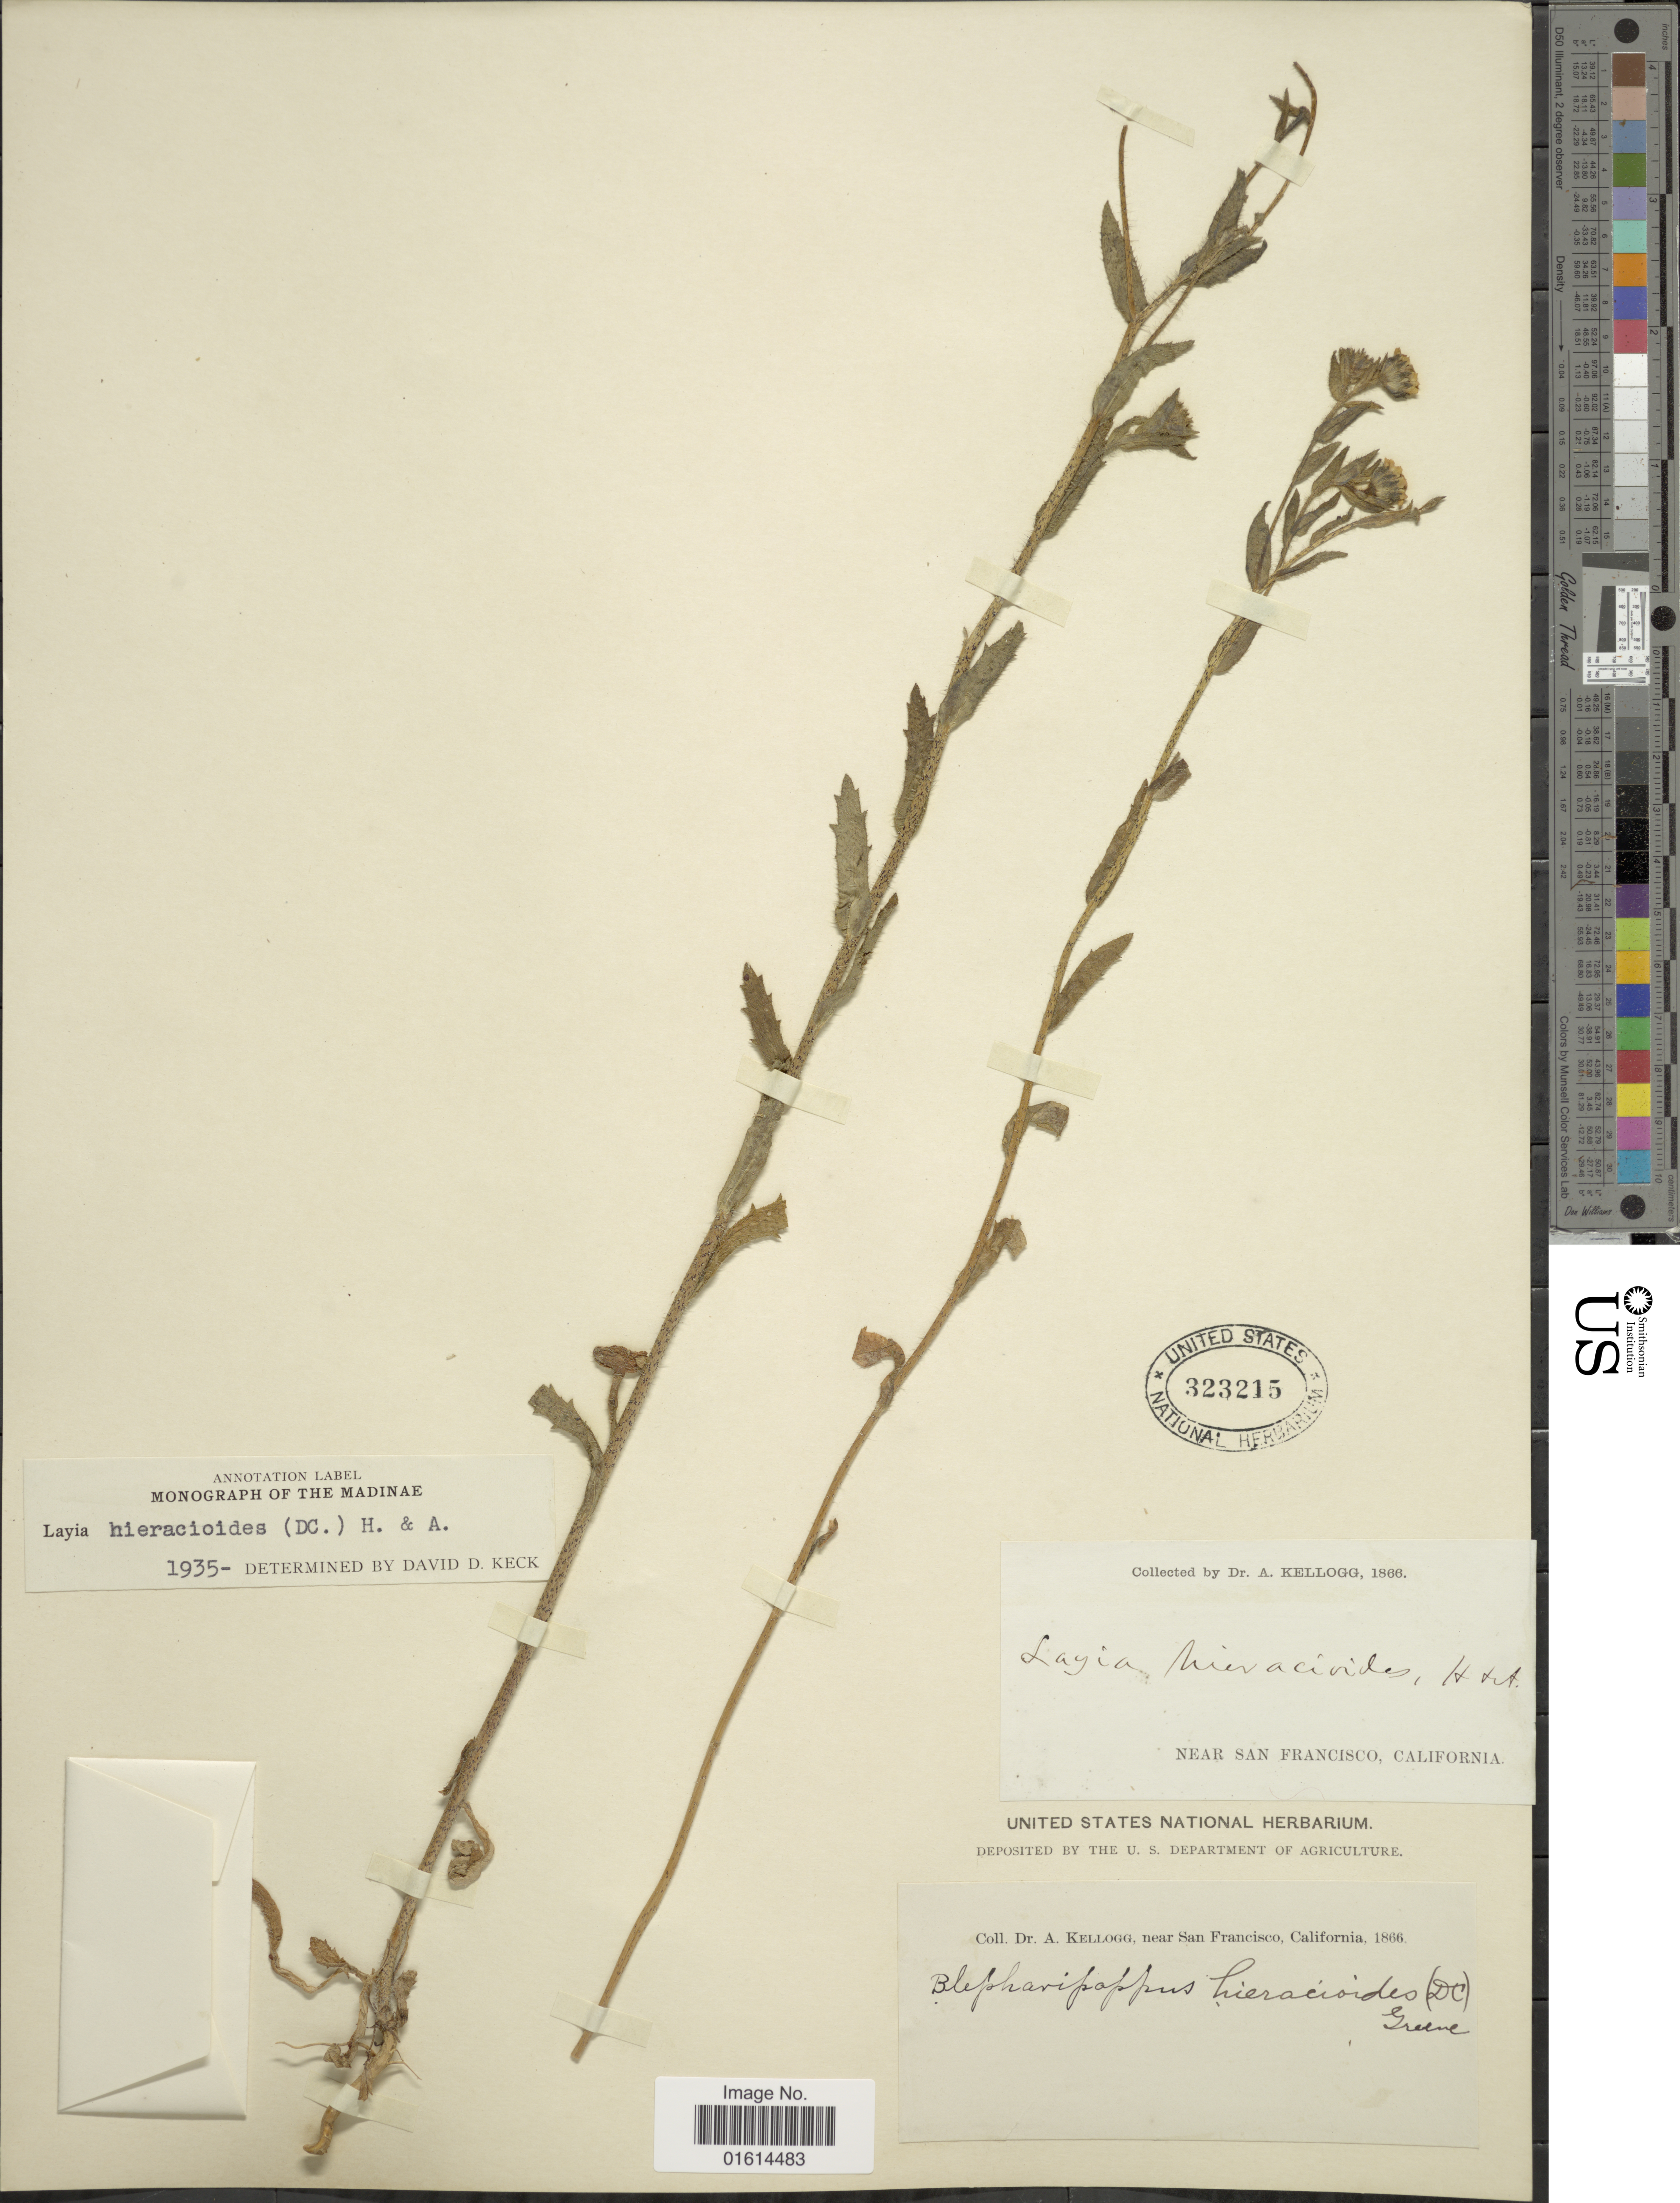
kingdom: Plantae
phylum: Tracheophyta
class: Magnoliopsida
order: Asterales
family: Asteraceae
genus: Layia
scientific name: Layia hieracioides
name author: (Hook. & Arn.) DC.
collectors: A. Kellogg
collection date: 1866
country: United States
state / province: California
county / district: San Francisco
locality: Near San Francisco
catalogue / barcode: US 323215